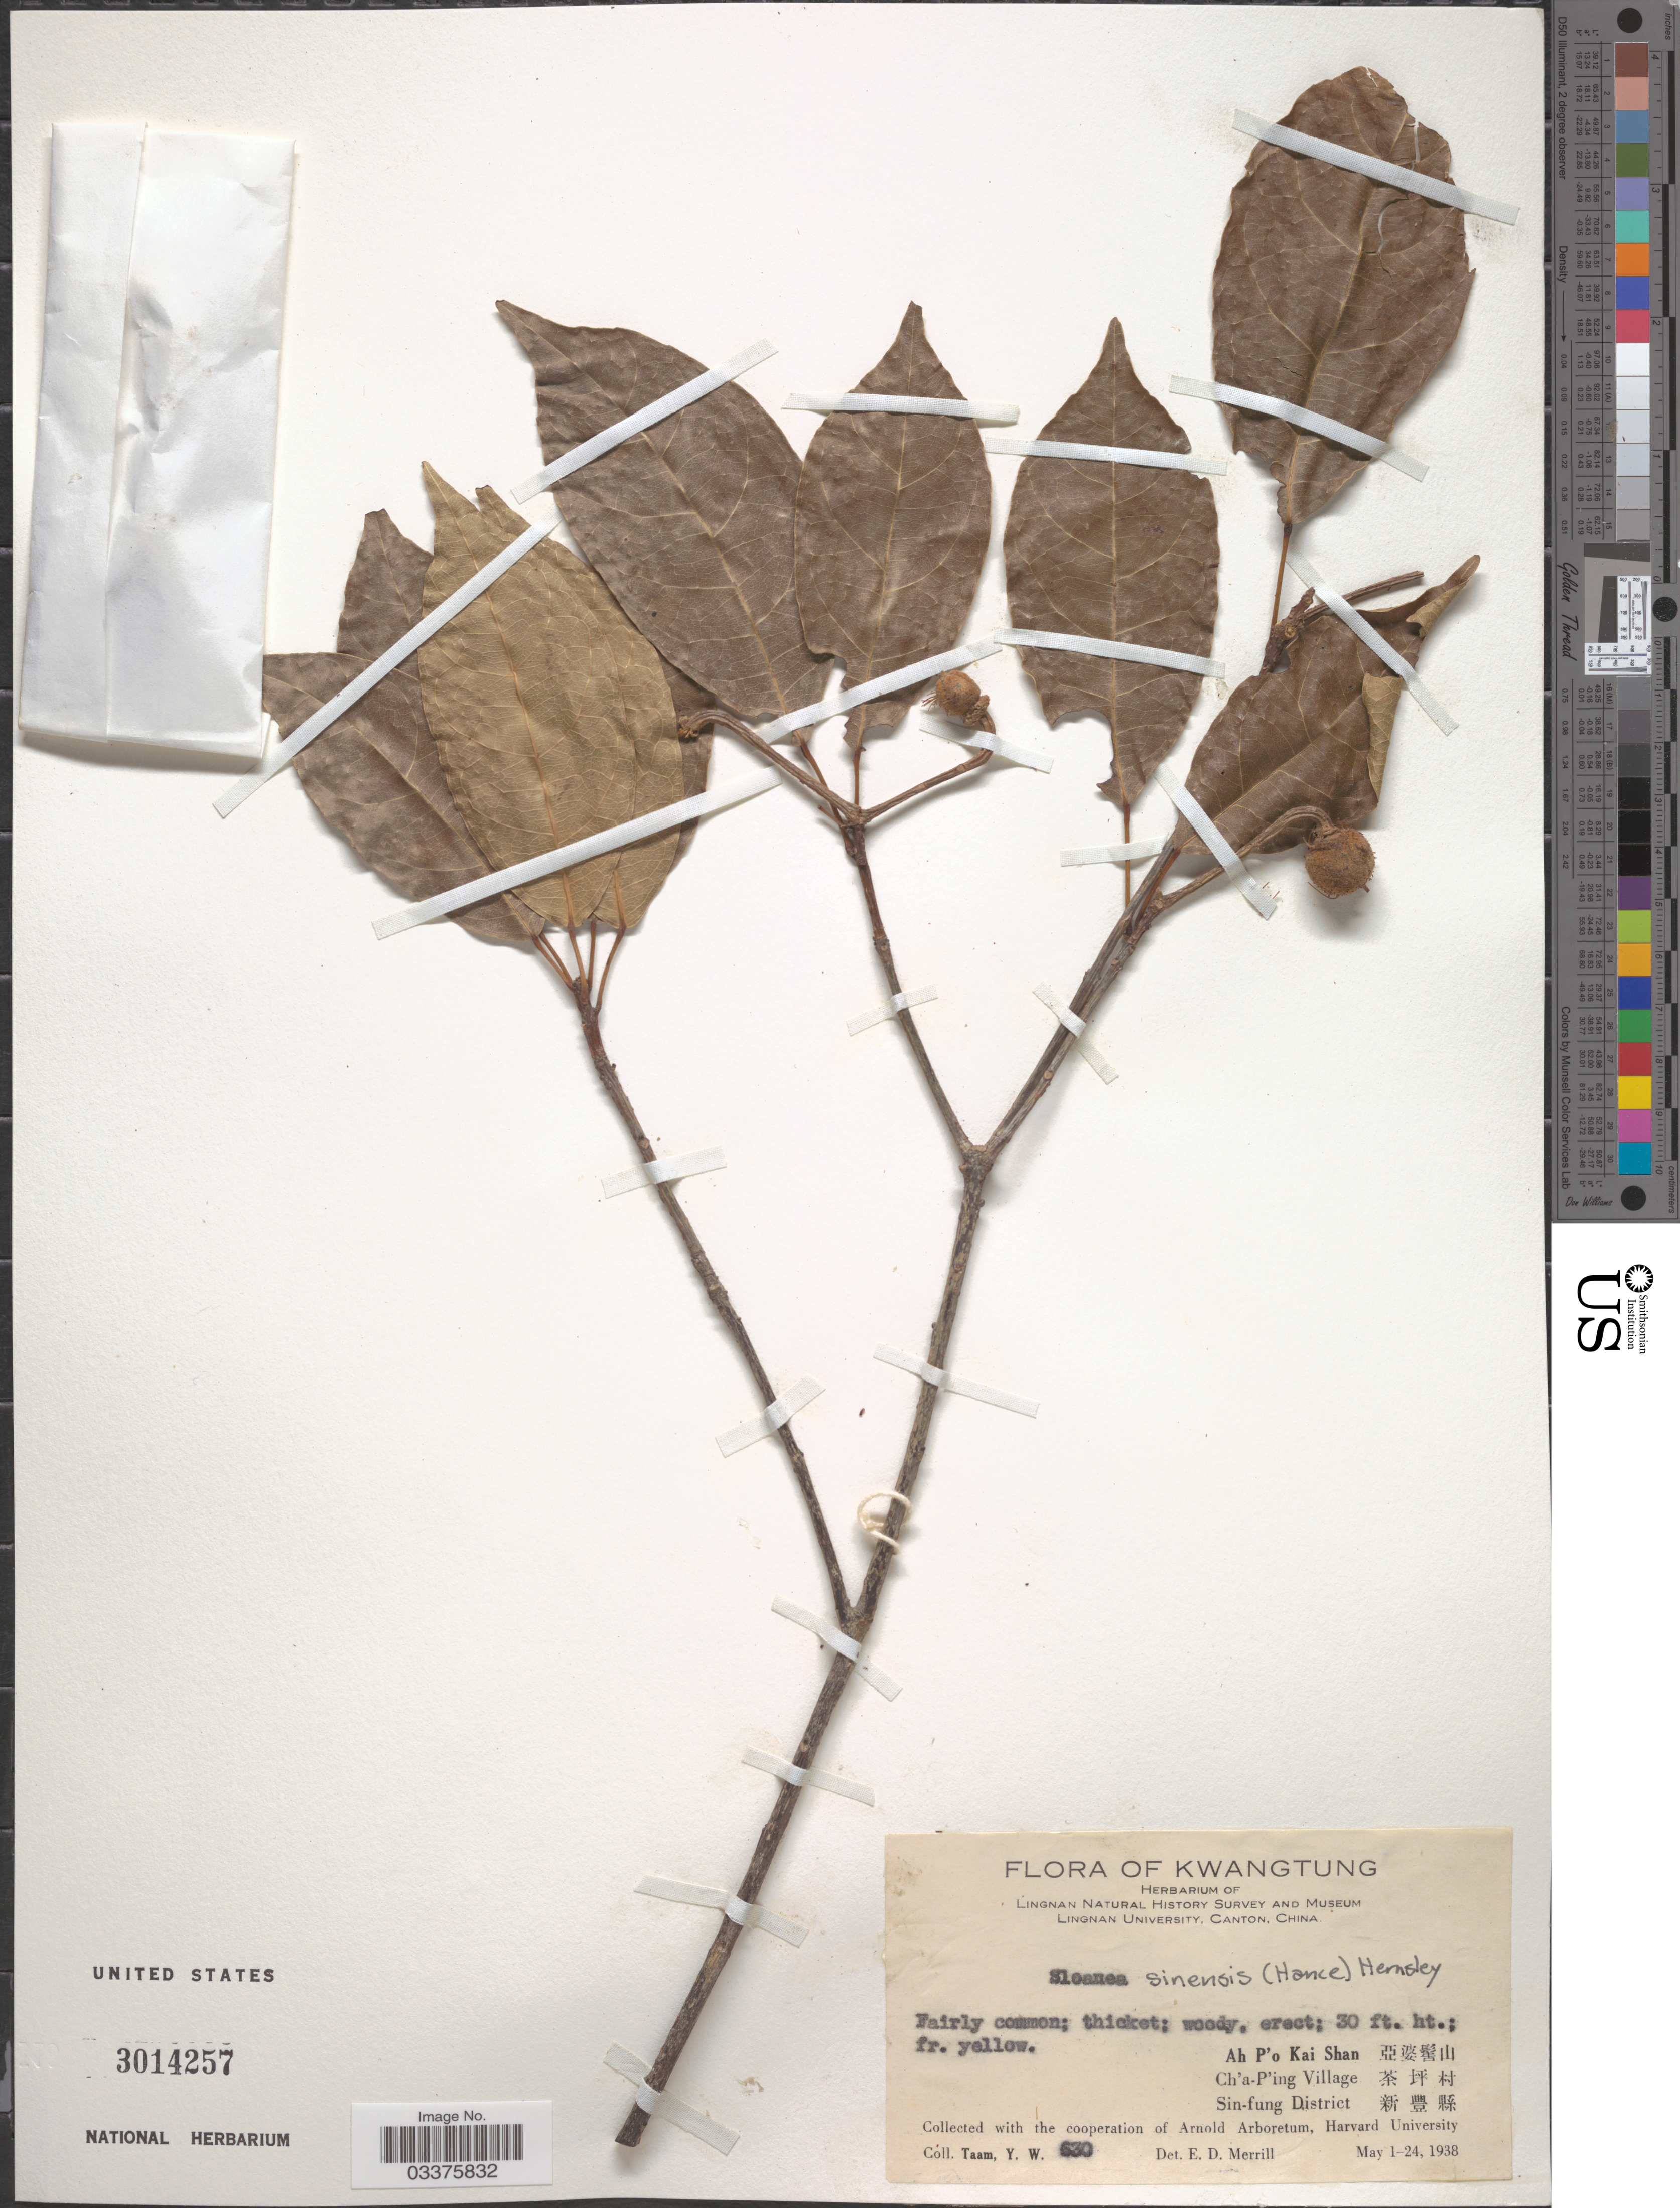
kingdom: Plantae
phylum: Tracheophyta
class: Magnoliopsida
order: Oxalidales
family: Elaeocarpaceae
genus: Sloanea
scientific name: Sloanea sinensis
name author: (Hance) Hu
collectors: Y. W. Taam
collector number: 630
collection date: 1938-05-01/1938-05-24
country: China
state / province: Guangdong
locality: Kwatung.Ah P'o Kai Shan . Ch'a-P'ing Village Sin-fung District.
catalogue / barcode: US 3014257